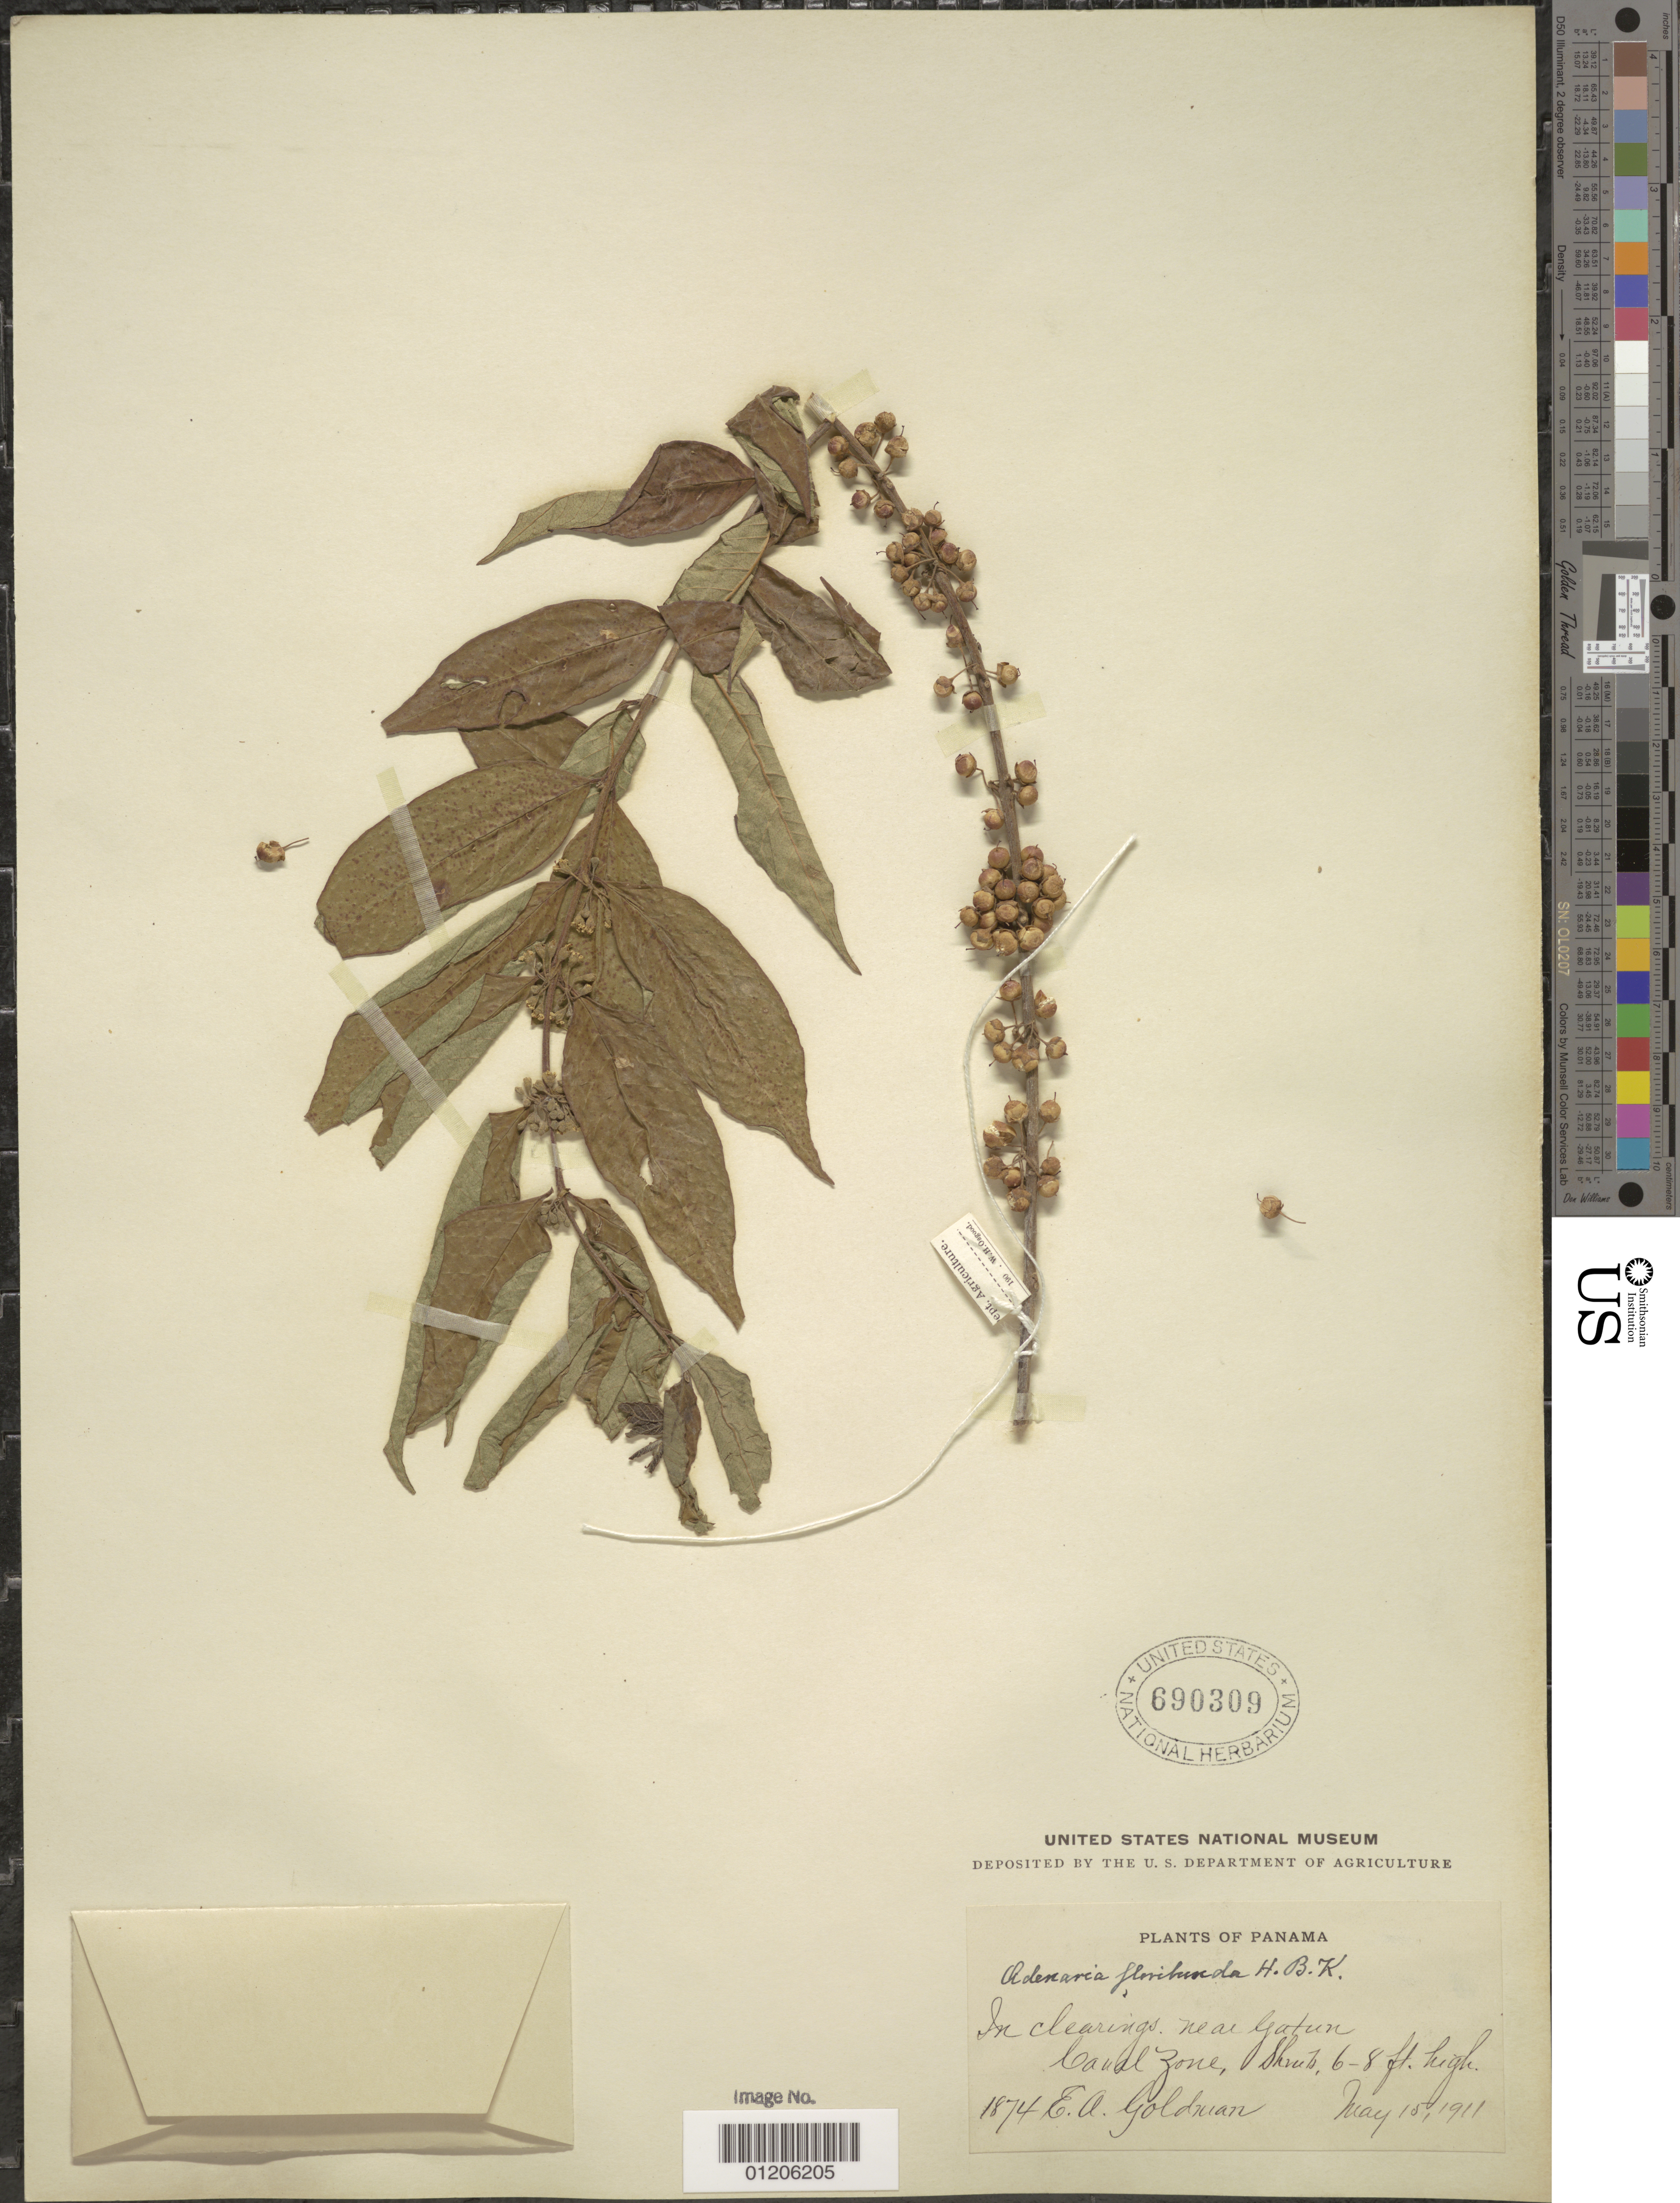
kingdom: Plantae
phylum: Tracheophyta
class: Magnoliopsida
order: Myrtales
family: Lythraceae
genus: Adenaria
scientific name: Adenaria floribunda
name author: Kunth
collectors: E. A. Goldman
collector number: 1874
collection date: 1911-05-15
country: Panama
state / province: Colón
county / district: Canal Zone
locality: near Gatun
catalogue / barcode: US 690309